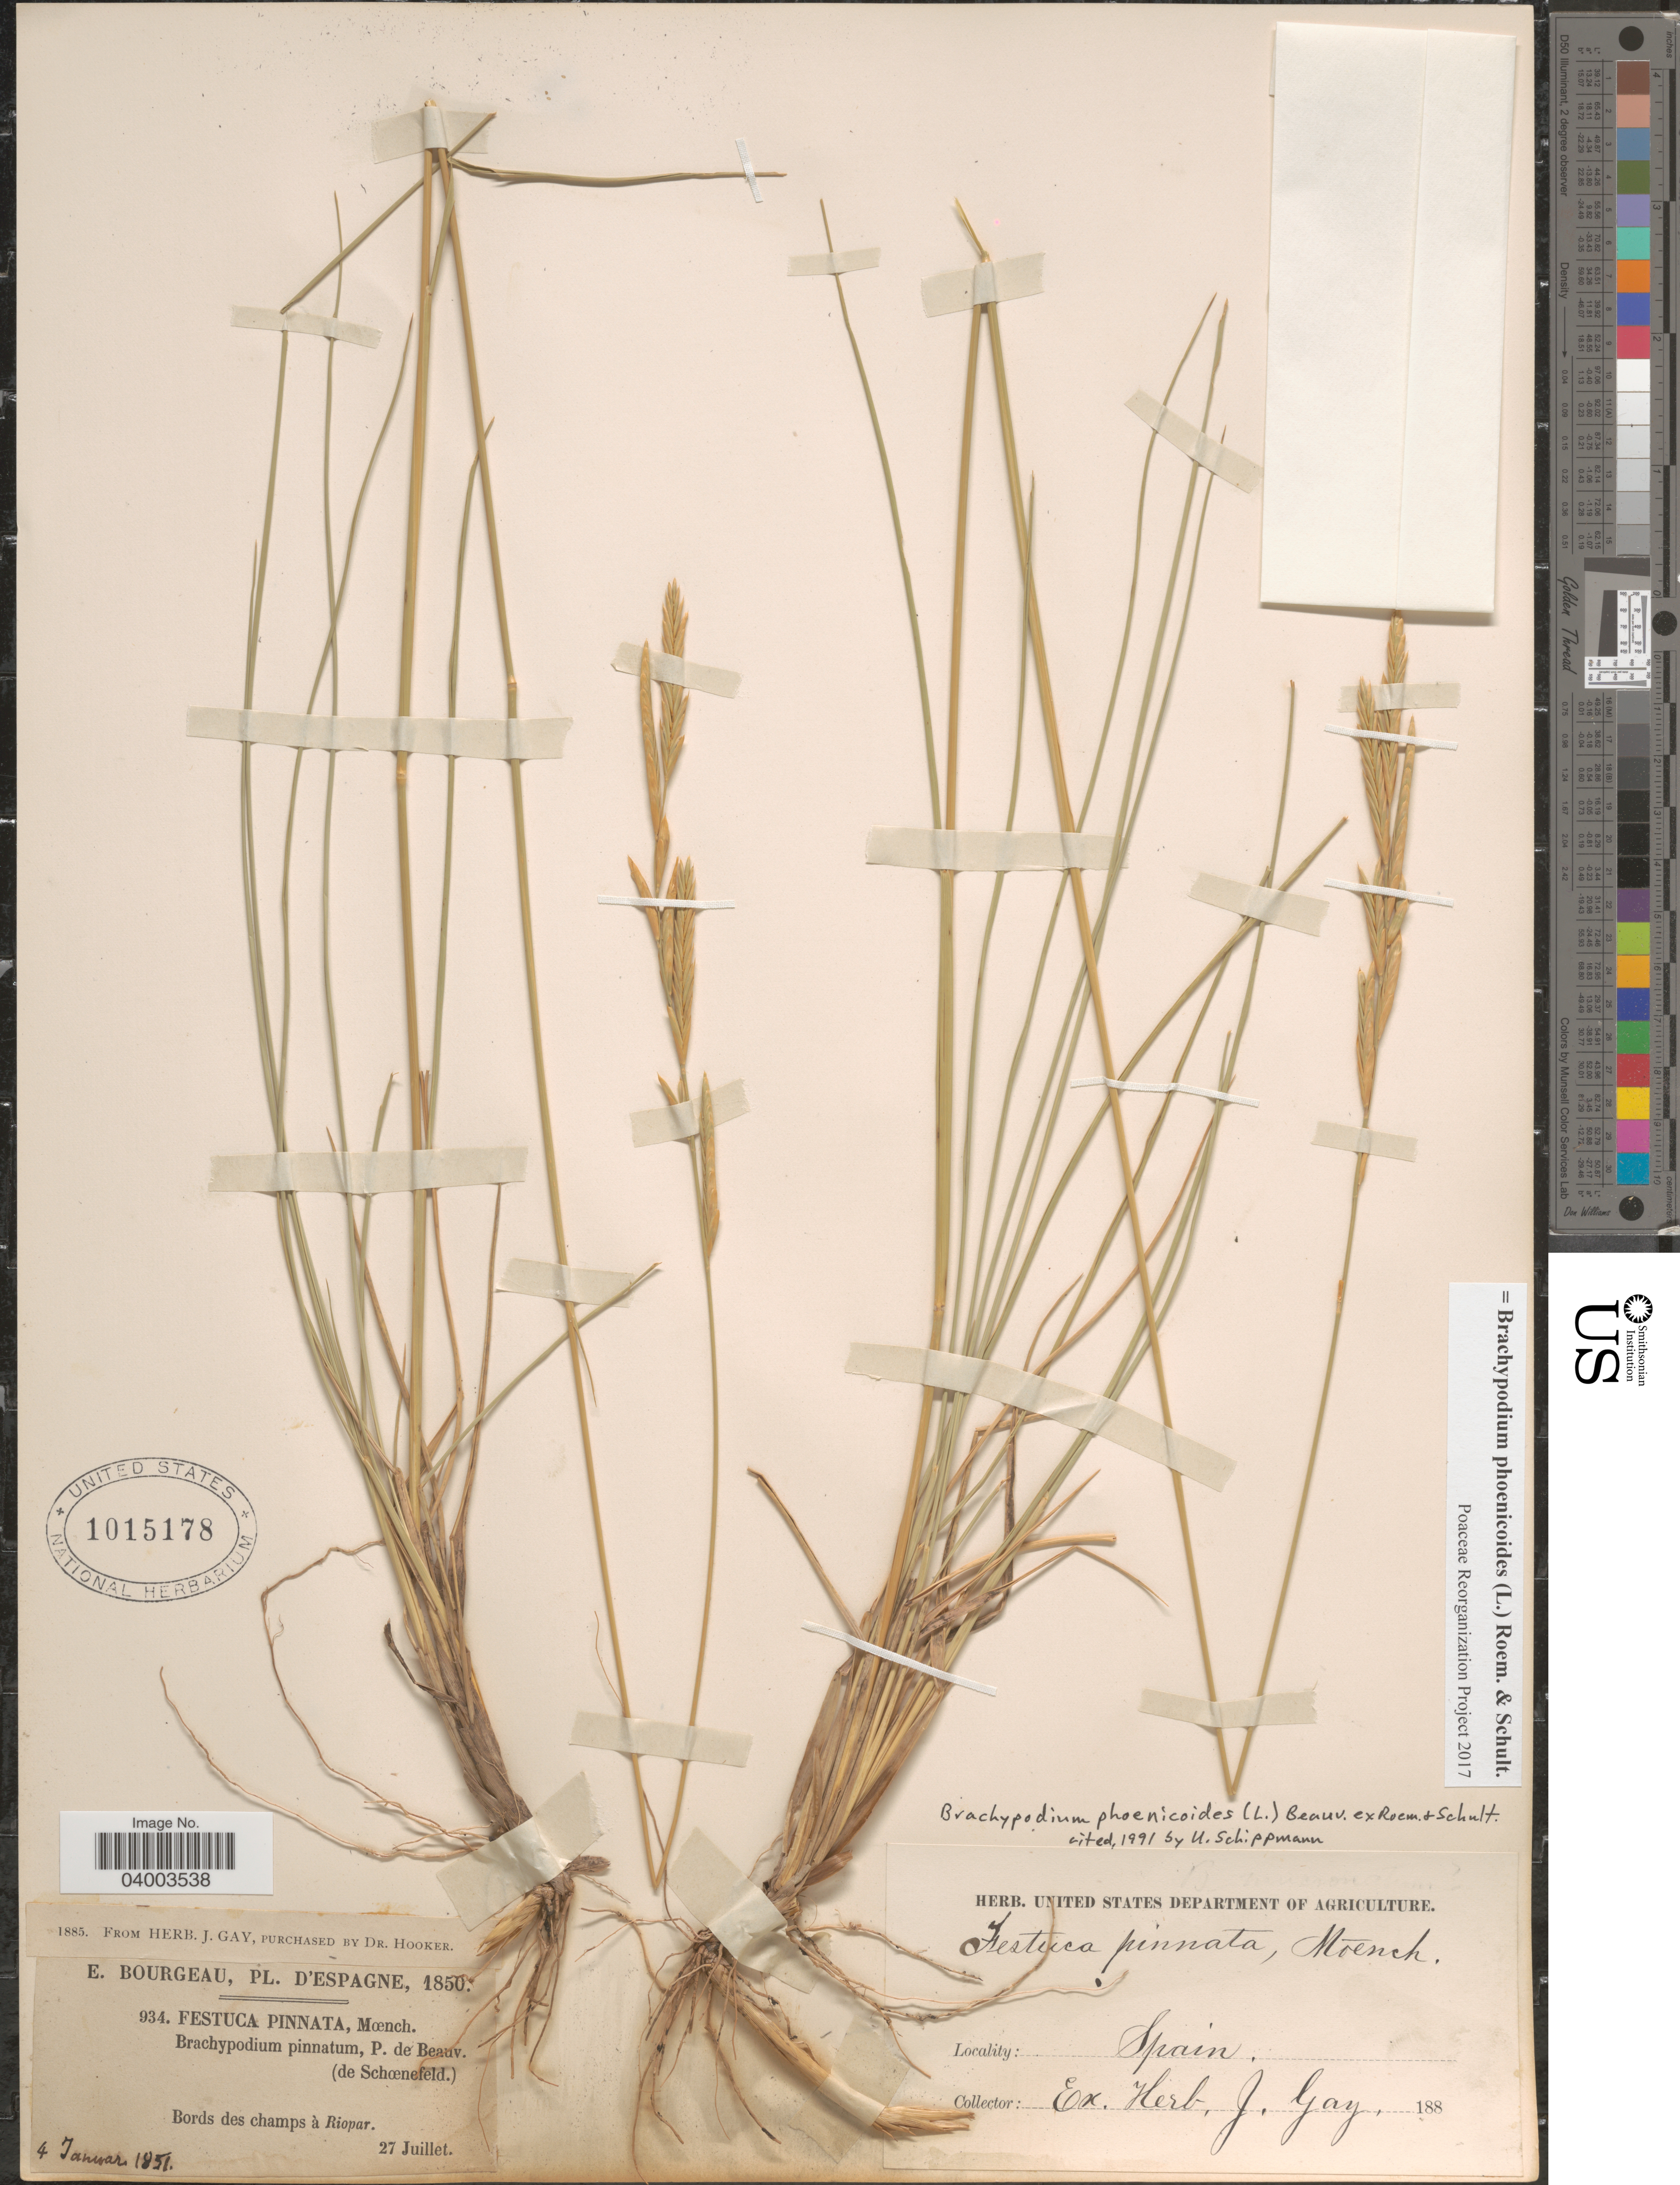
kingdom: Plantae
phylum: Tracheophyta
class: Liliopsida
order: Poales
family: Poaceae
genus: Brachypodium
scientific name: Brachypodium phoenicoides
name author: (L.) Roem. & Schult.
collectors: E. Bourgeau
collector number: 934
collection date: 1850-07-27/1851-01-04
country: Spain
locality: Espagne. Bords des champs à Riopar.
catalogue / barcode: US 1015178